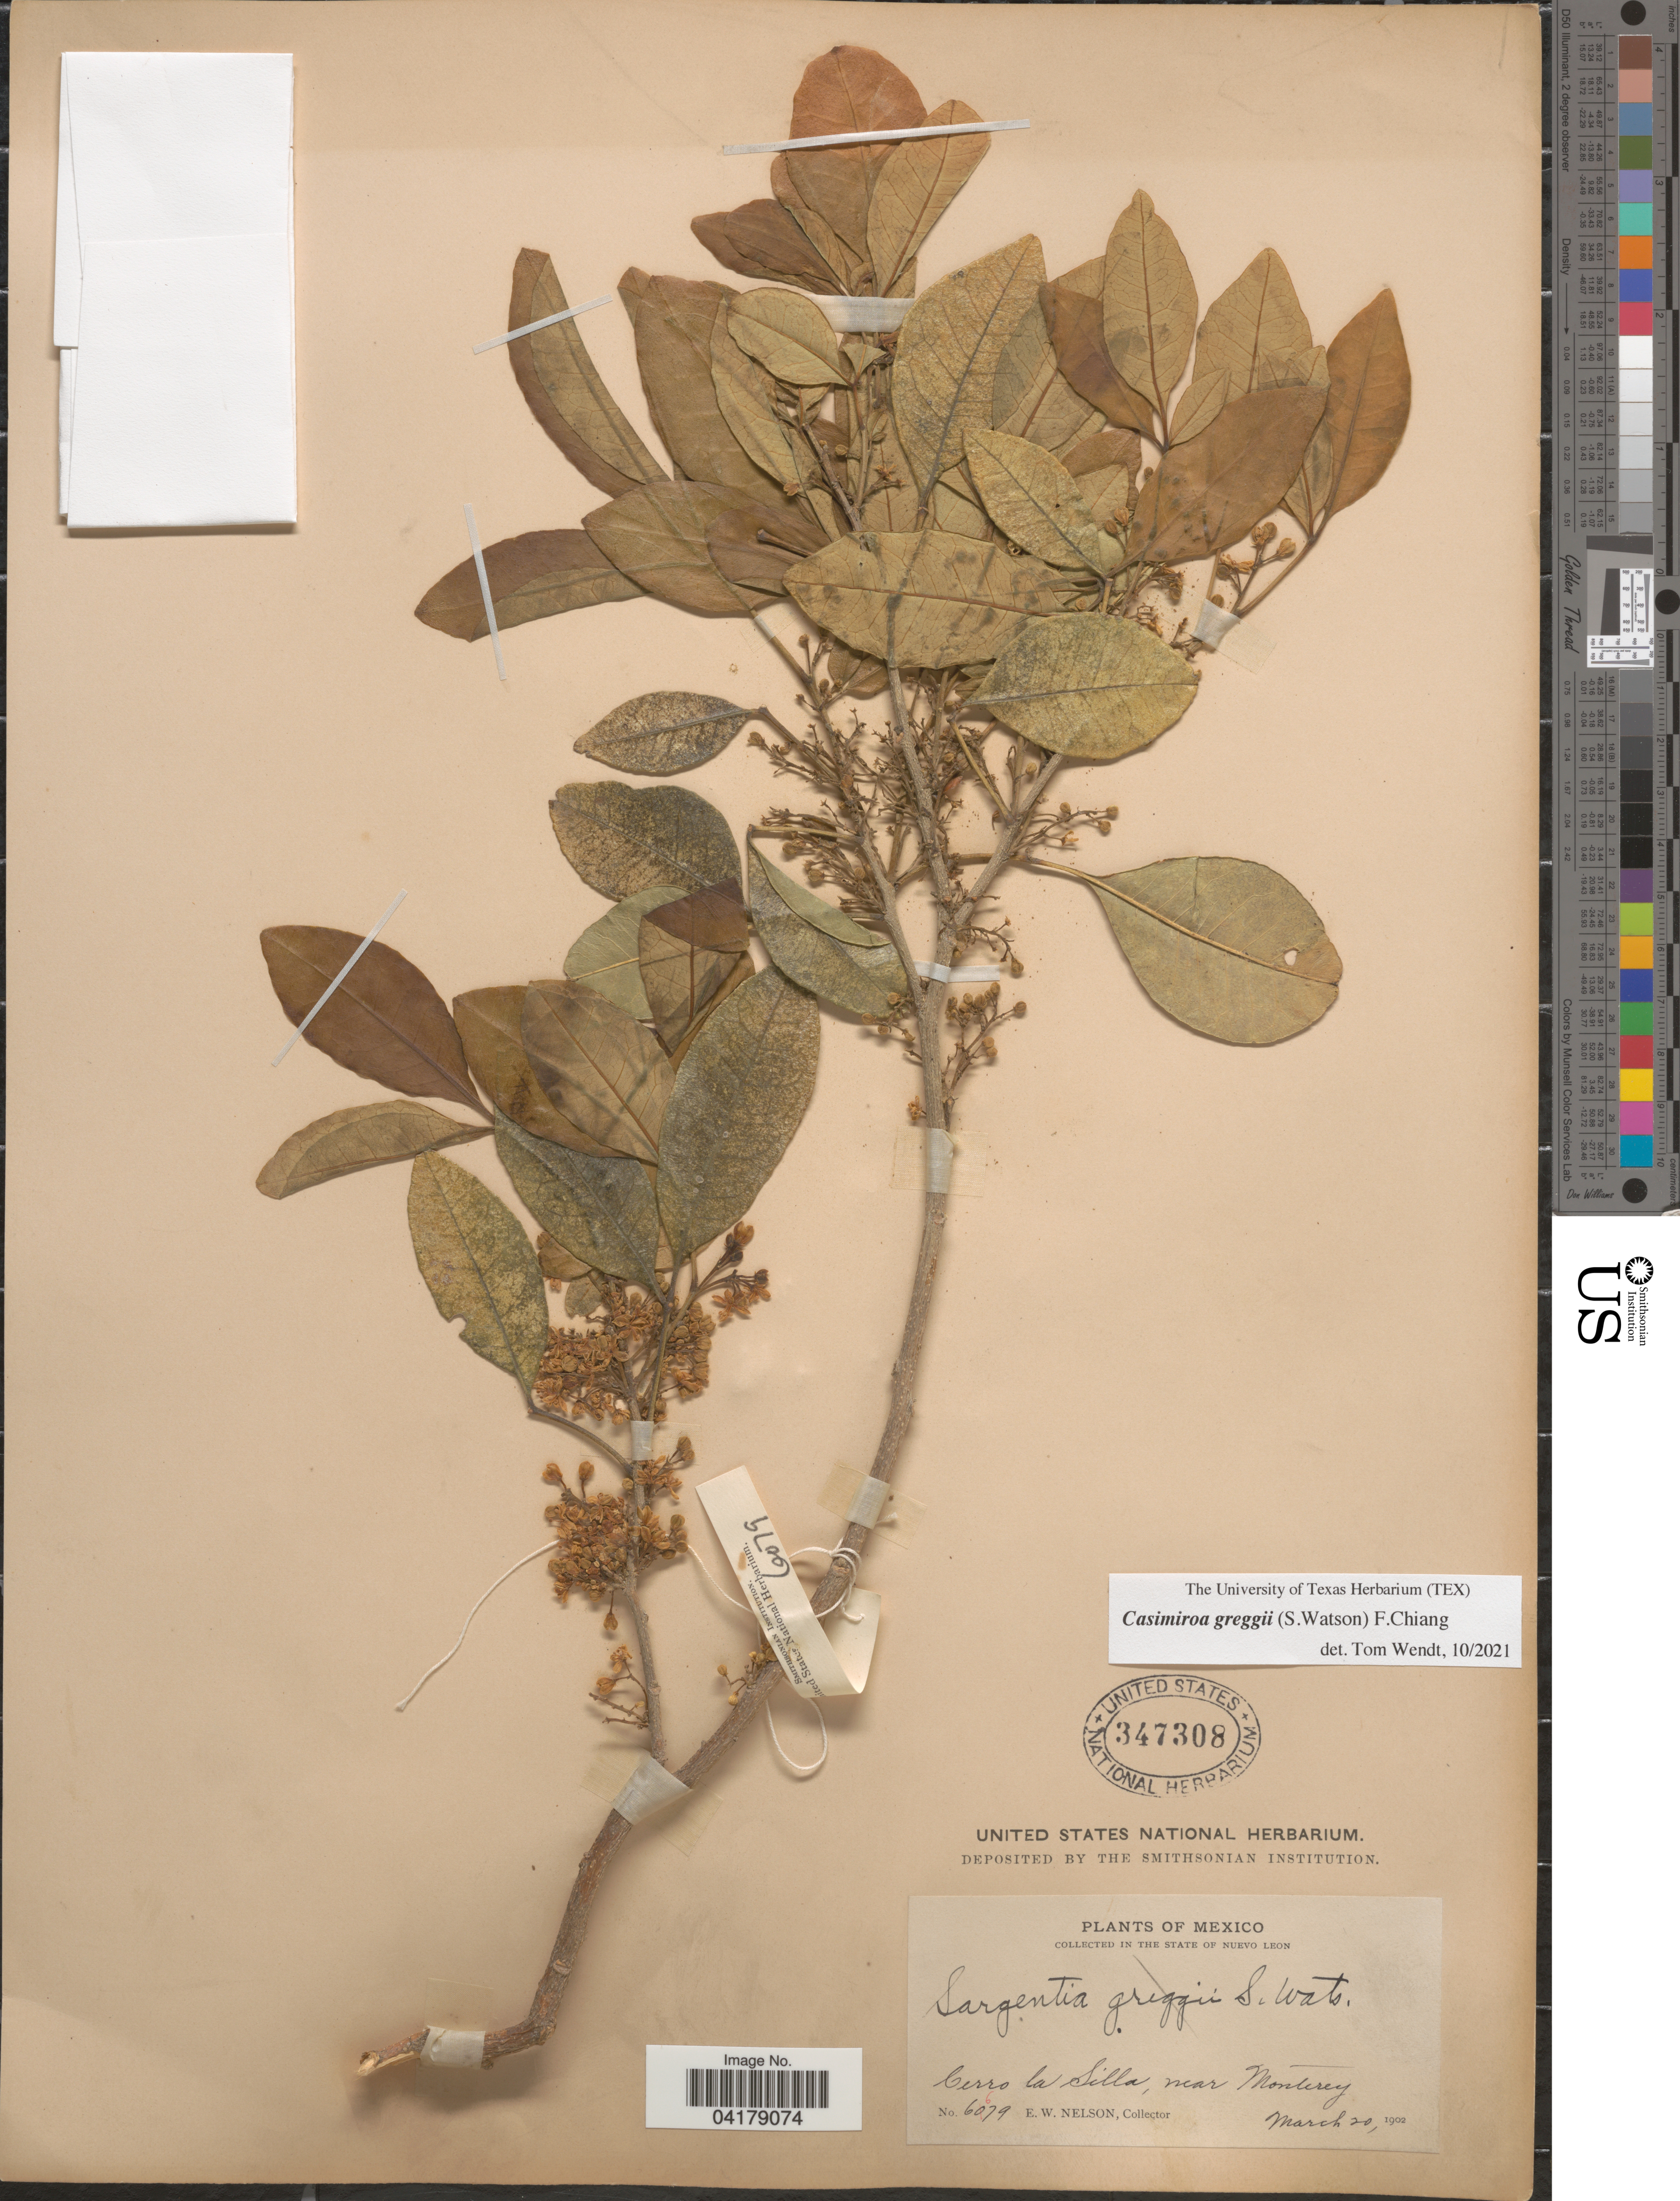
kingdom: Plantae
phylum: Tracheophyta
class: Magnoliopsida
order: Sapindales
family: Rutaceae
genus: Casimiroa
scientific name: Casimiroa greggii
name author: (S. Watson) Chiang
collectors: E. W. Nelson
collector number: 6679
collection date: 1902-03-20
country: Mexico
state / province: Nuevo León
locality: Cerro la Silla, near Monterey.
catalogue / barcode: US 347308